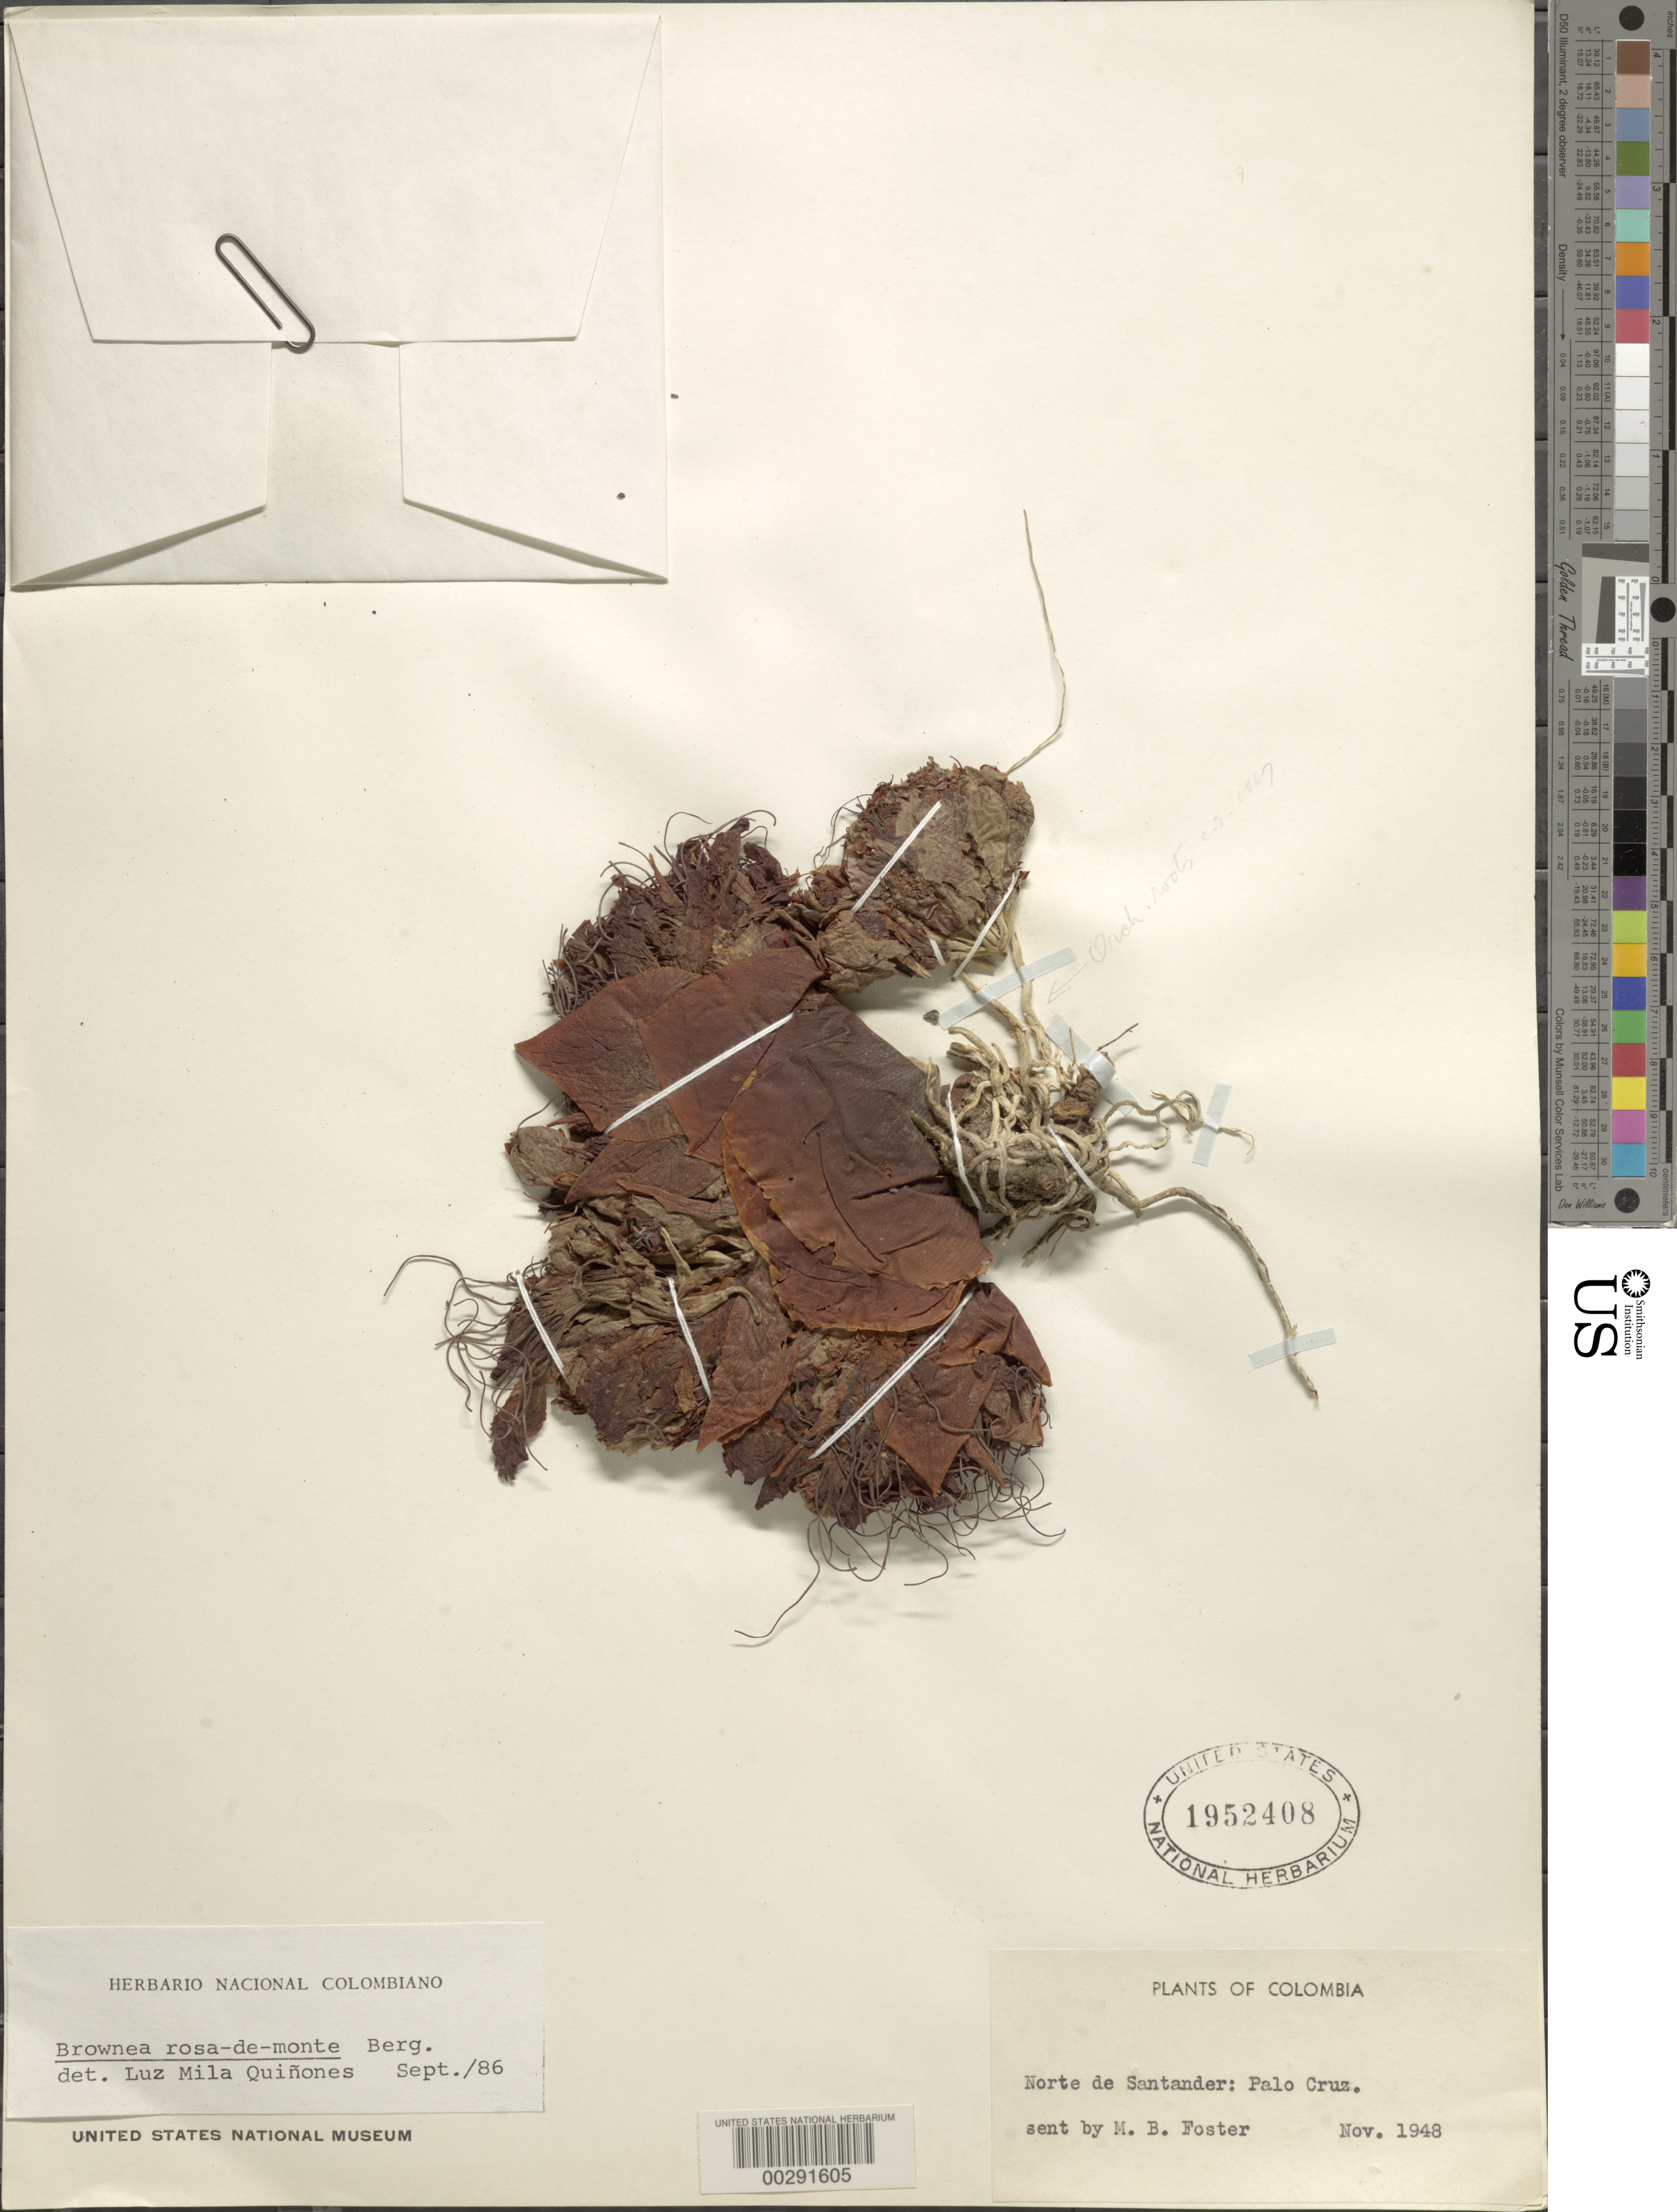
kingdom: Plantae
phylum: Tracheophyta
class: Magnoliopsida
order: Fabales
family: Fabaceae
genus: Brownea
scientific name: Brownea rosa-de-monte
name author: P.J. Bergius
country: Colombia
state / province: Norte de Santander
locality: Palo Cruz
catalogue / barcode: US 1952408